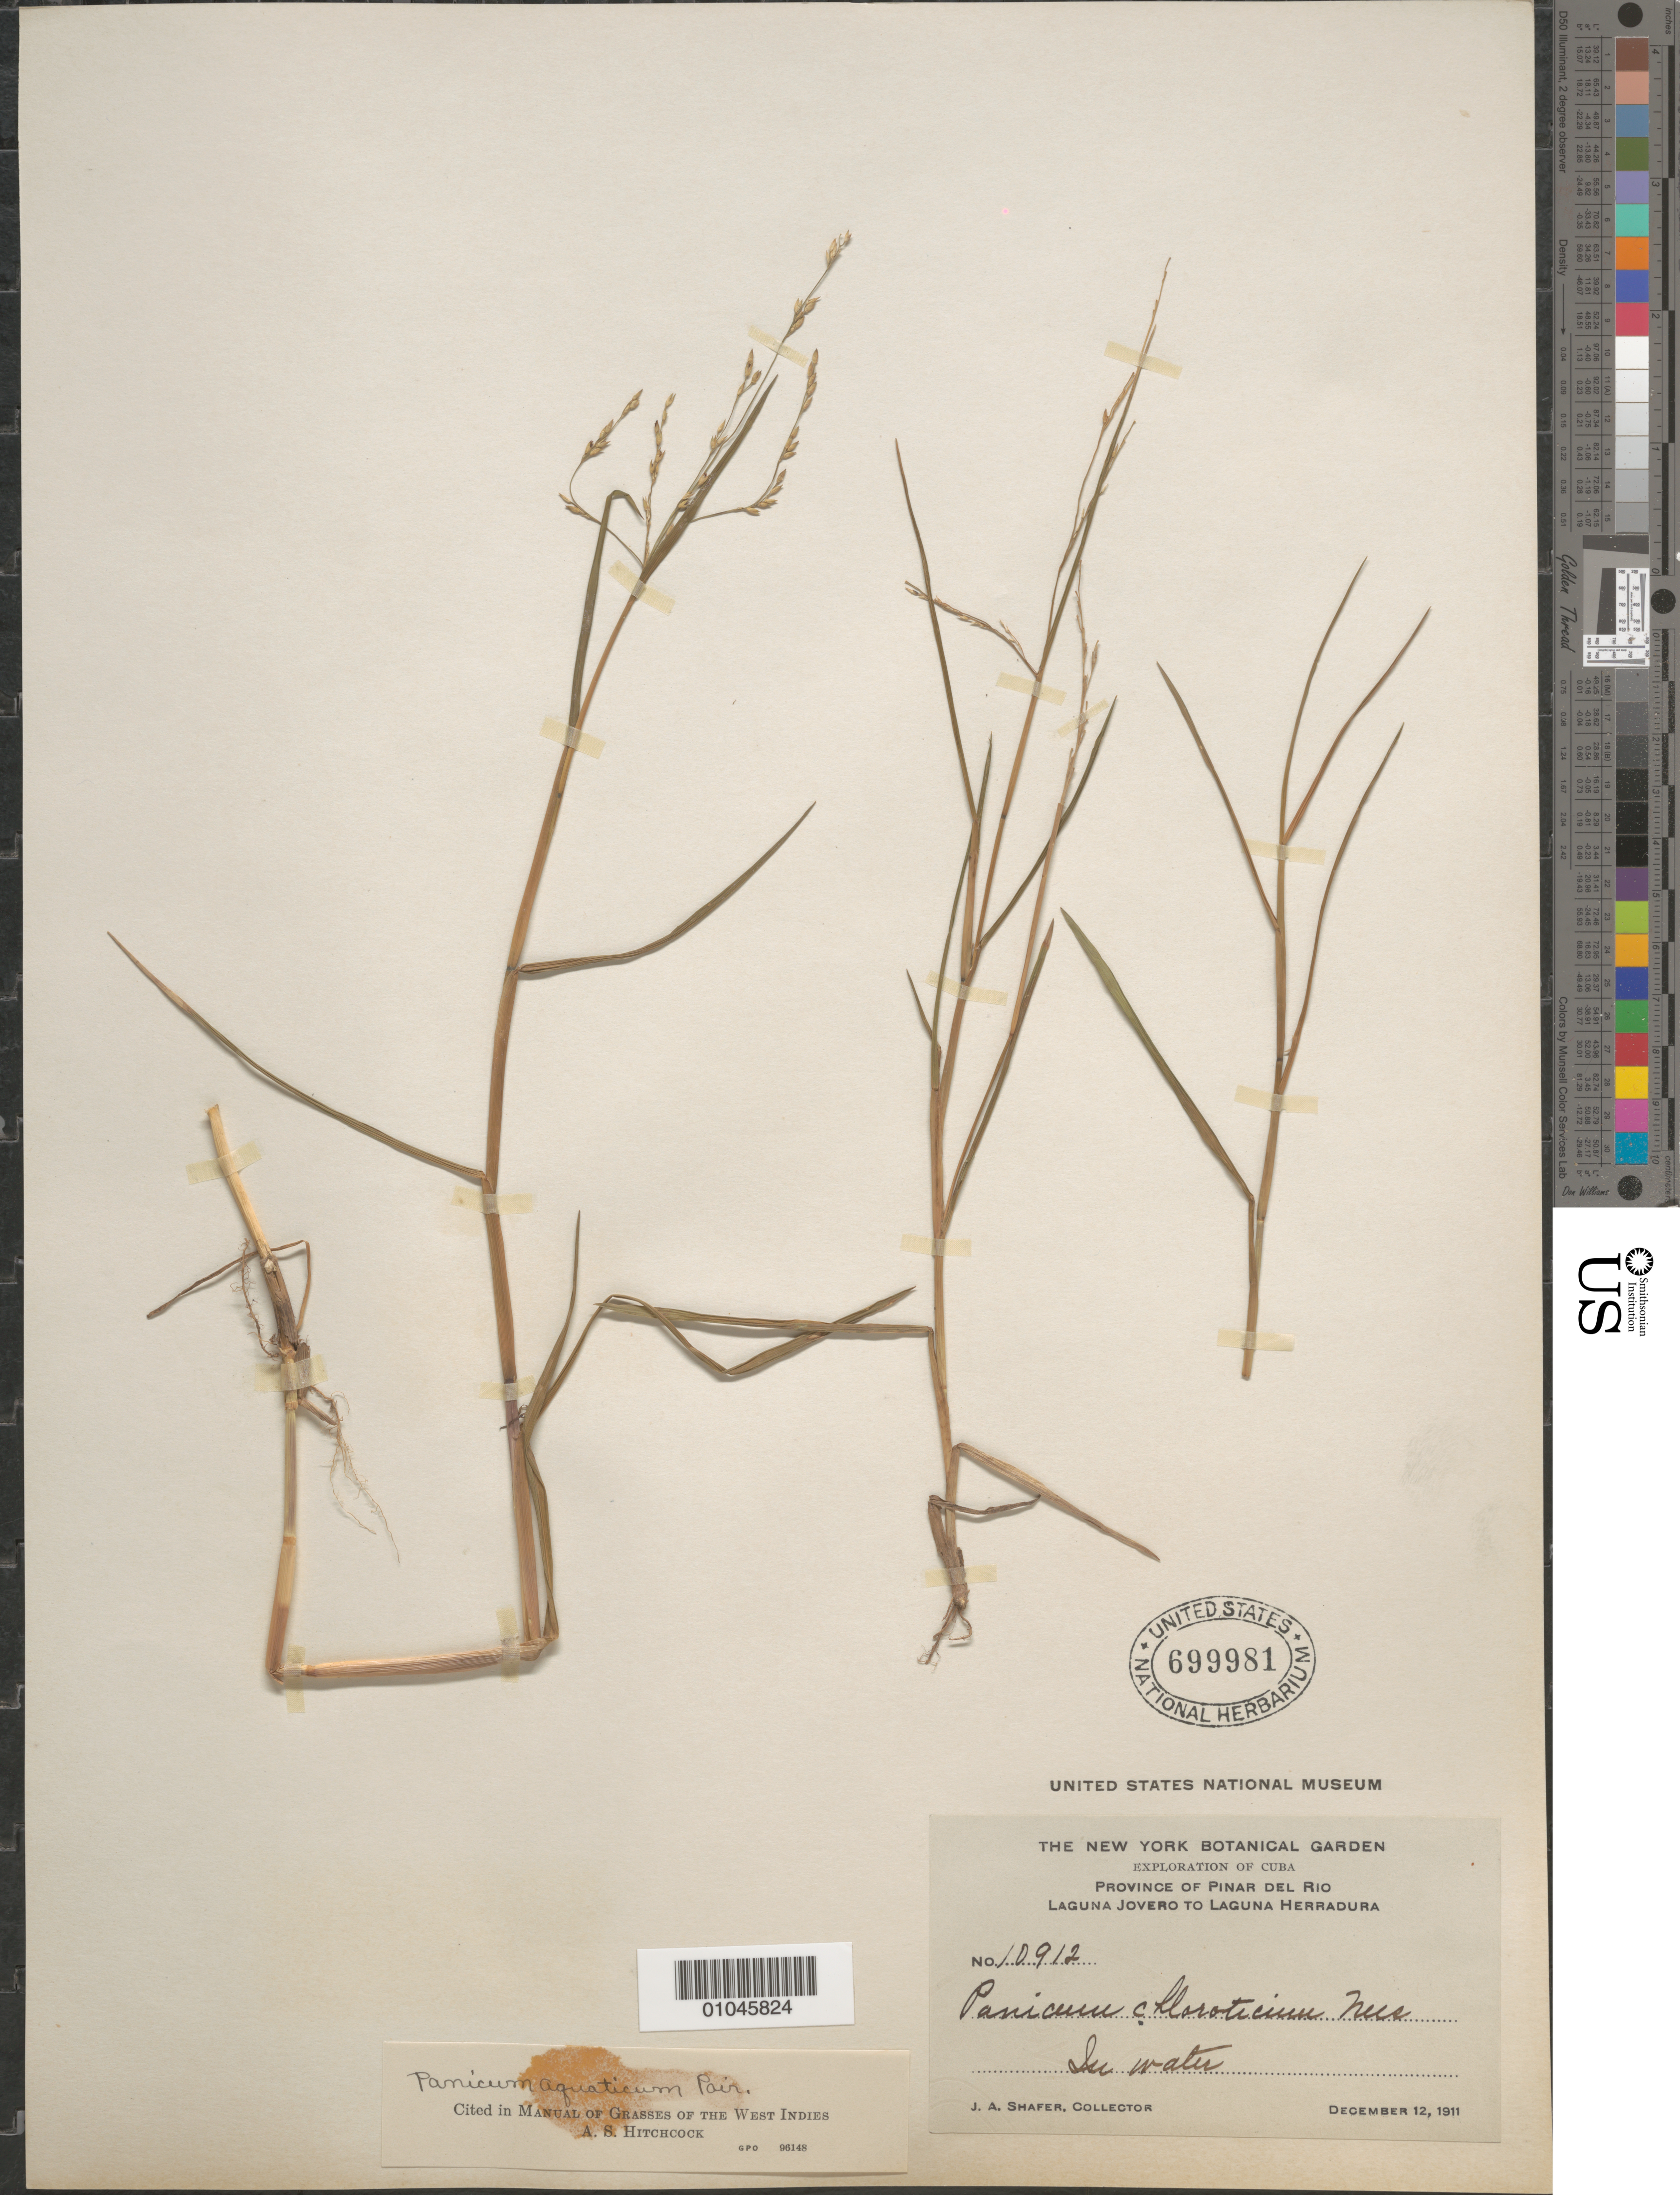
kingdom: Plantae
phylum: Tracheophyta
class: Liliopsida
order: Poales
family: Poaceae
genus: Panicum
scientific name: Panicum aquaticum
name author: Poir.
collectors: J. A. Shafer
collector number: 10912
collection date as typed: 12 Dec 1911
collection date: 1911-12-12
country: Cuba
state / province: Pinar del Rio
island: Cuba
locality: In water Laguna Herradura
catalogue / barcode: US 699981